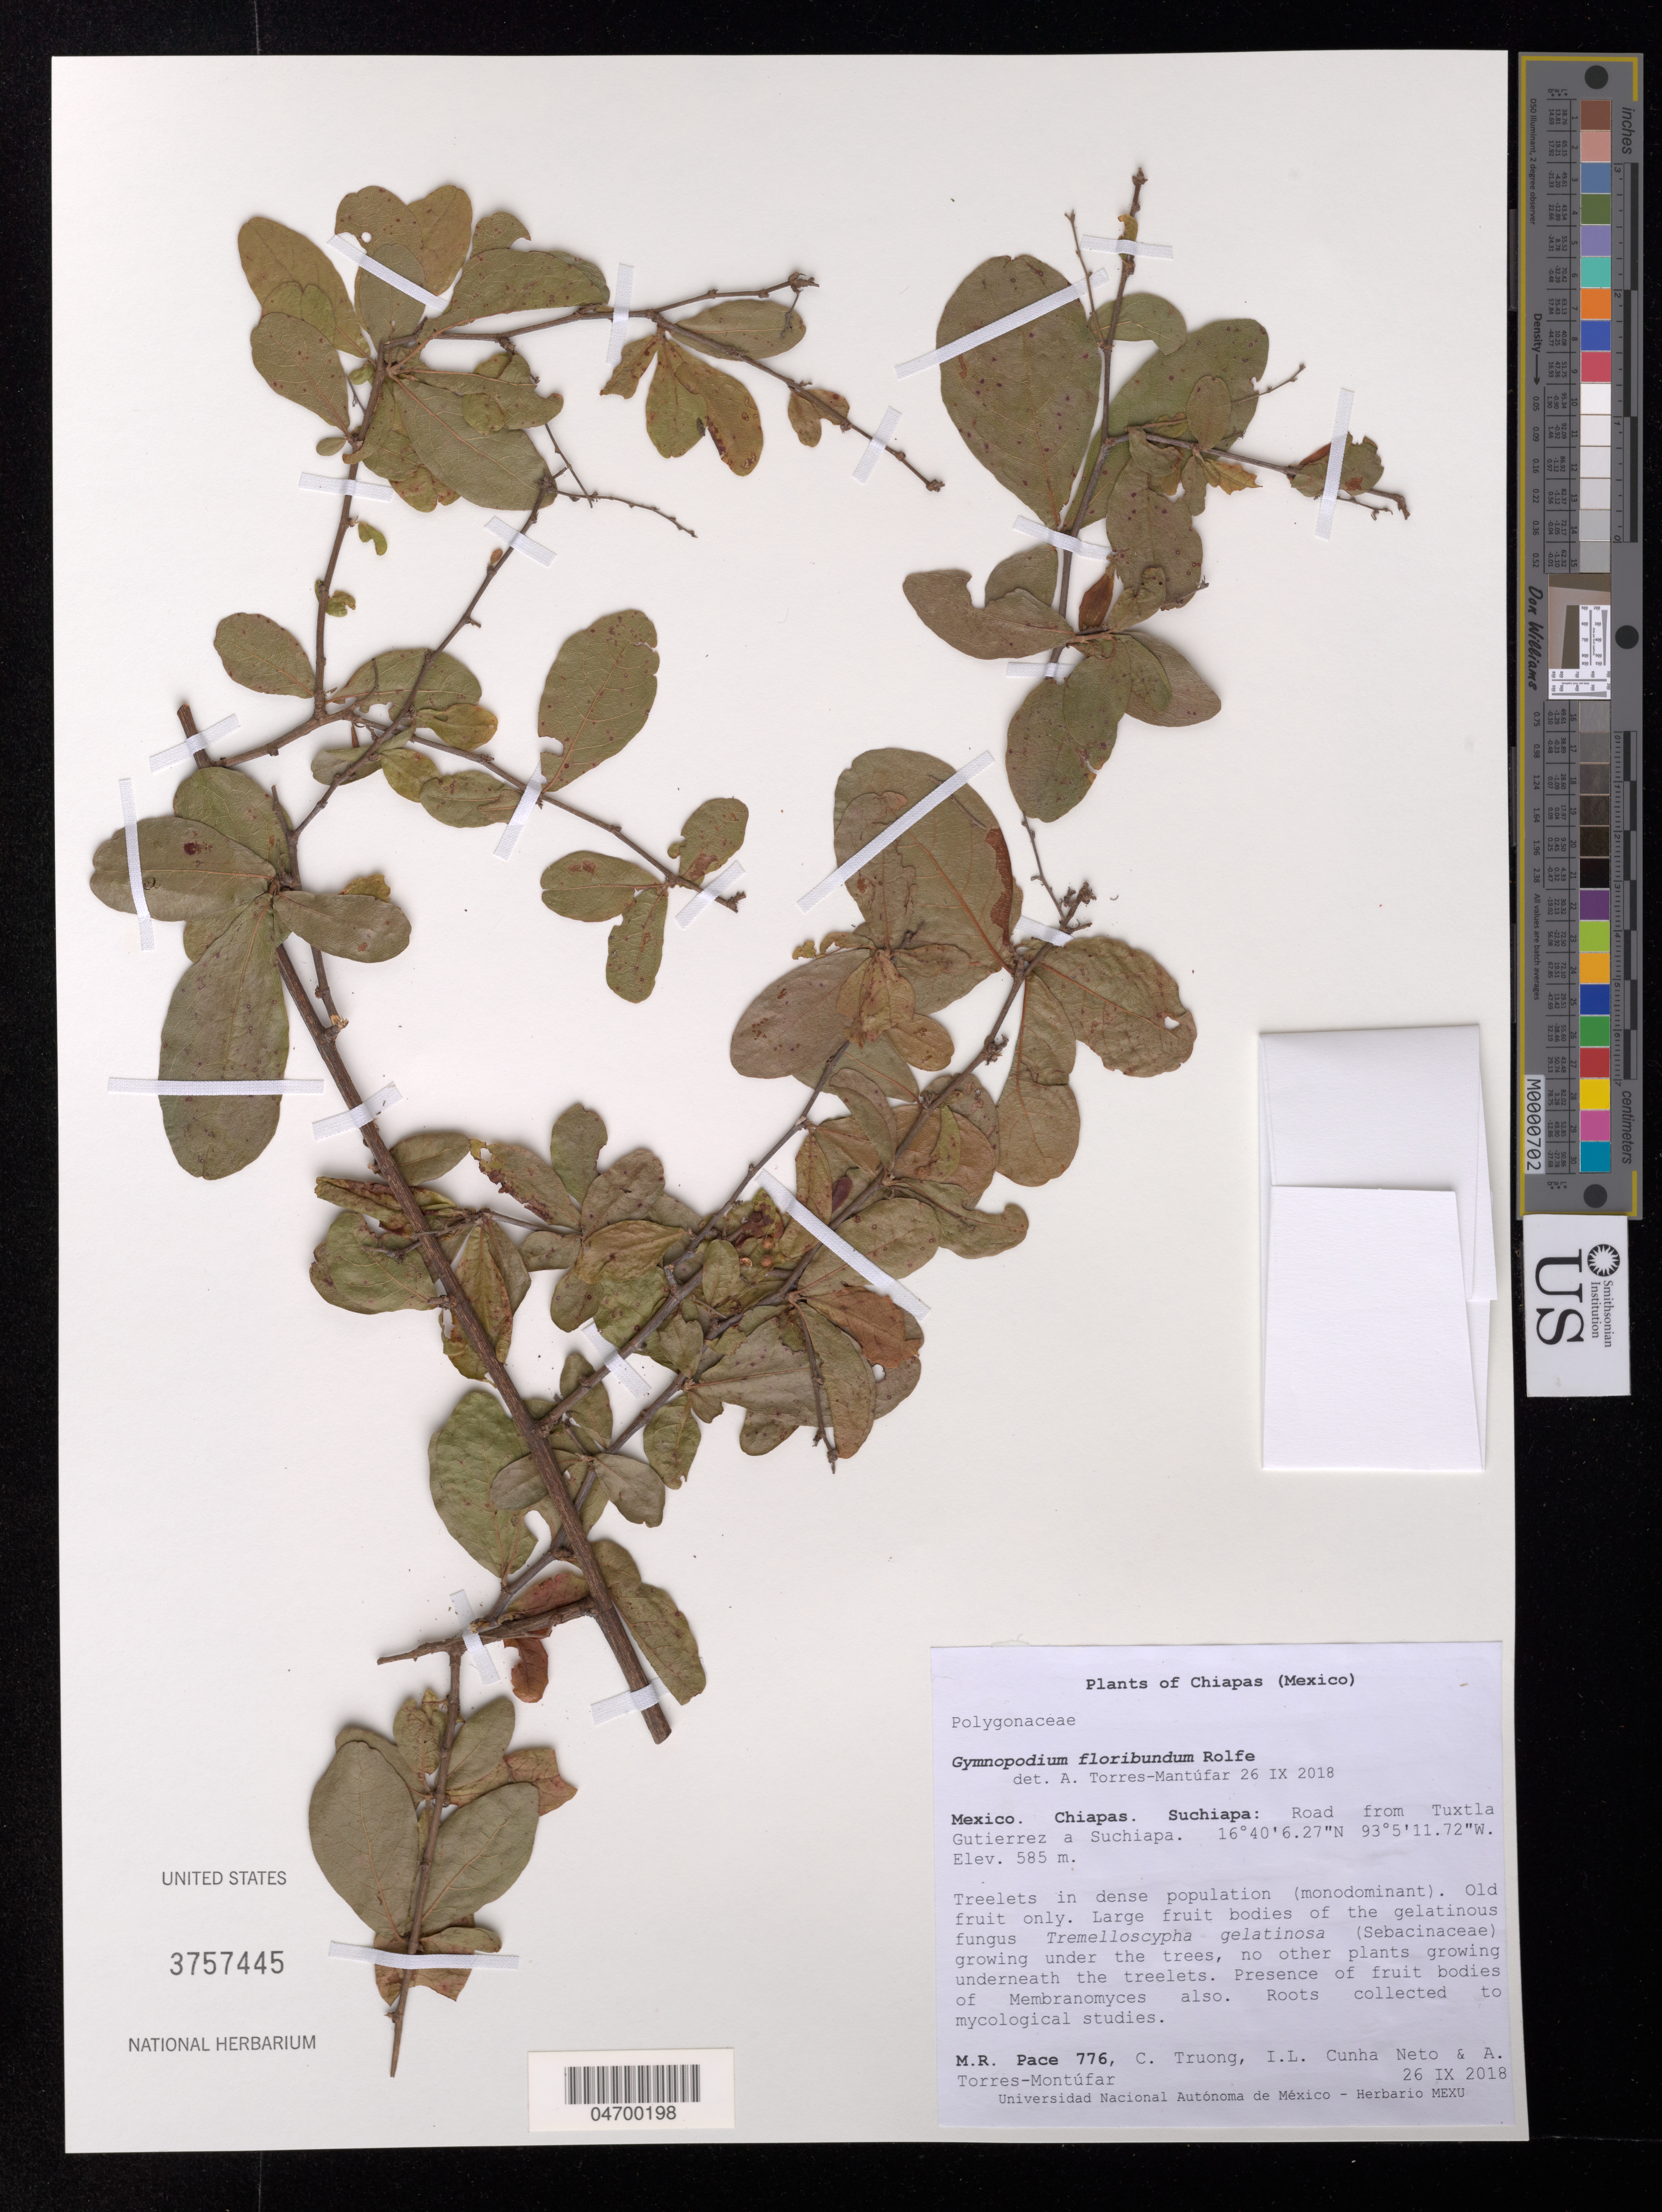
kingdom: Plantae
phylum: Tracheophyta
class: Magnoliopsida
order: Caryophyllales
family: Polygonaceae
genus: Gymnopodium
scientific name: Gymnopodium floribundum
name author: Rolfe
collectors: M. R. Pace, C. Truong, I. L. Cunha Neto & A. Torres-Montúfar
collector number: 776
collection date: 2018-09-26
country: Mexico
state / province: Chiapas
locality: Suchiapa: Road from Tuxtla Gutierrez a Suchiapa.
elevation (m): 585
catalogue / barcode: US 3757445